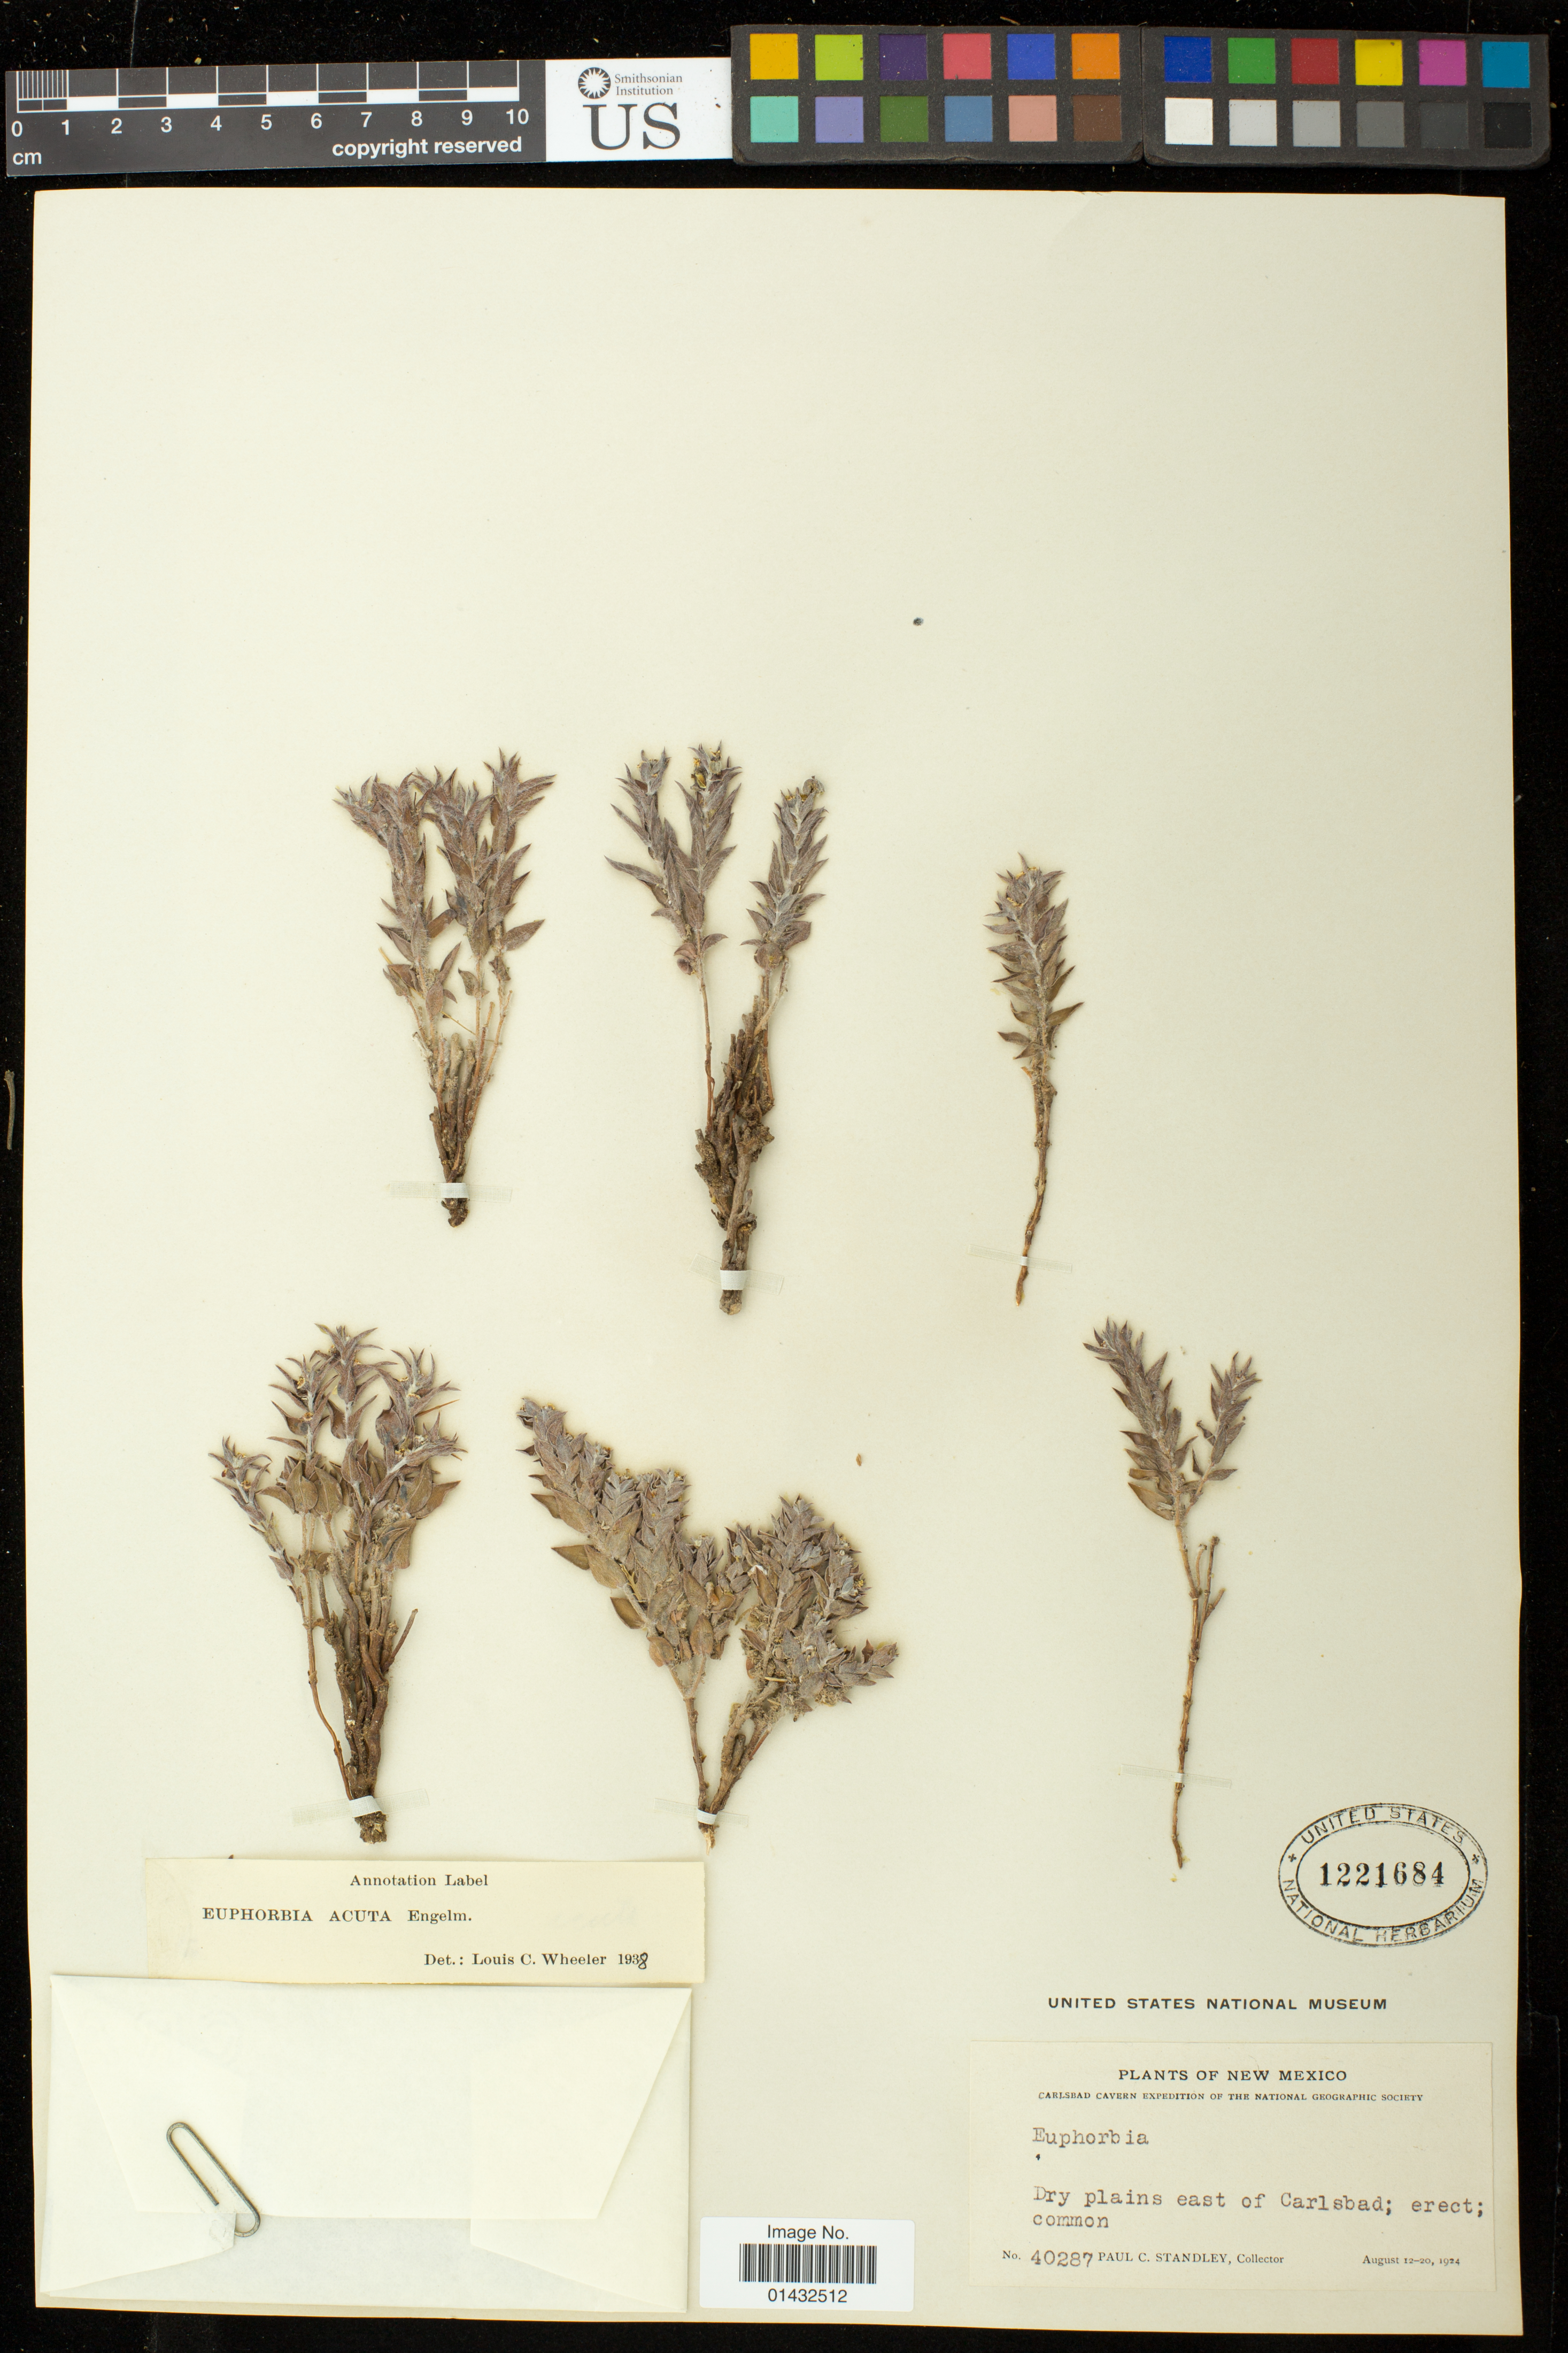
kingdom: Plantae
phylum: Tracheophyta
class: Magnoliopsida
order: Malpighiales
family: Euphorbiaceae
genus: Euphorbia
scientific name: Euphorbia acuta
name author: Engelm. in Emory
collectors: P. C. Standley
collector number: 40287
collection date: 1924-08-12/1924-08-20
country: United States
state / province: New Mexico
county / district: Eddy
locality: Dry plains east of Carlsbad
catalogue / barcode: US 1221684